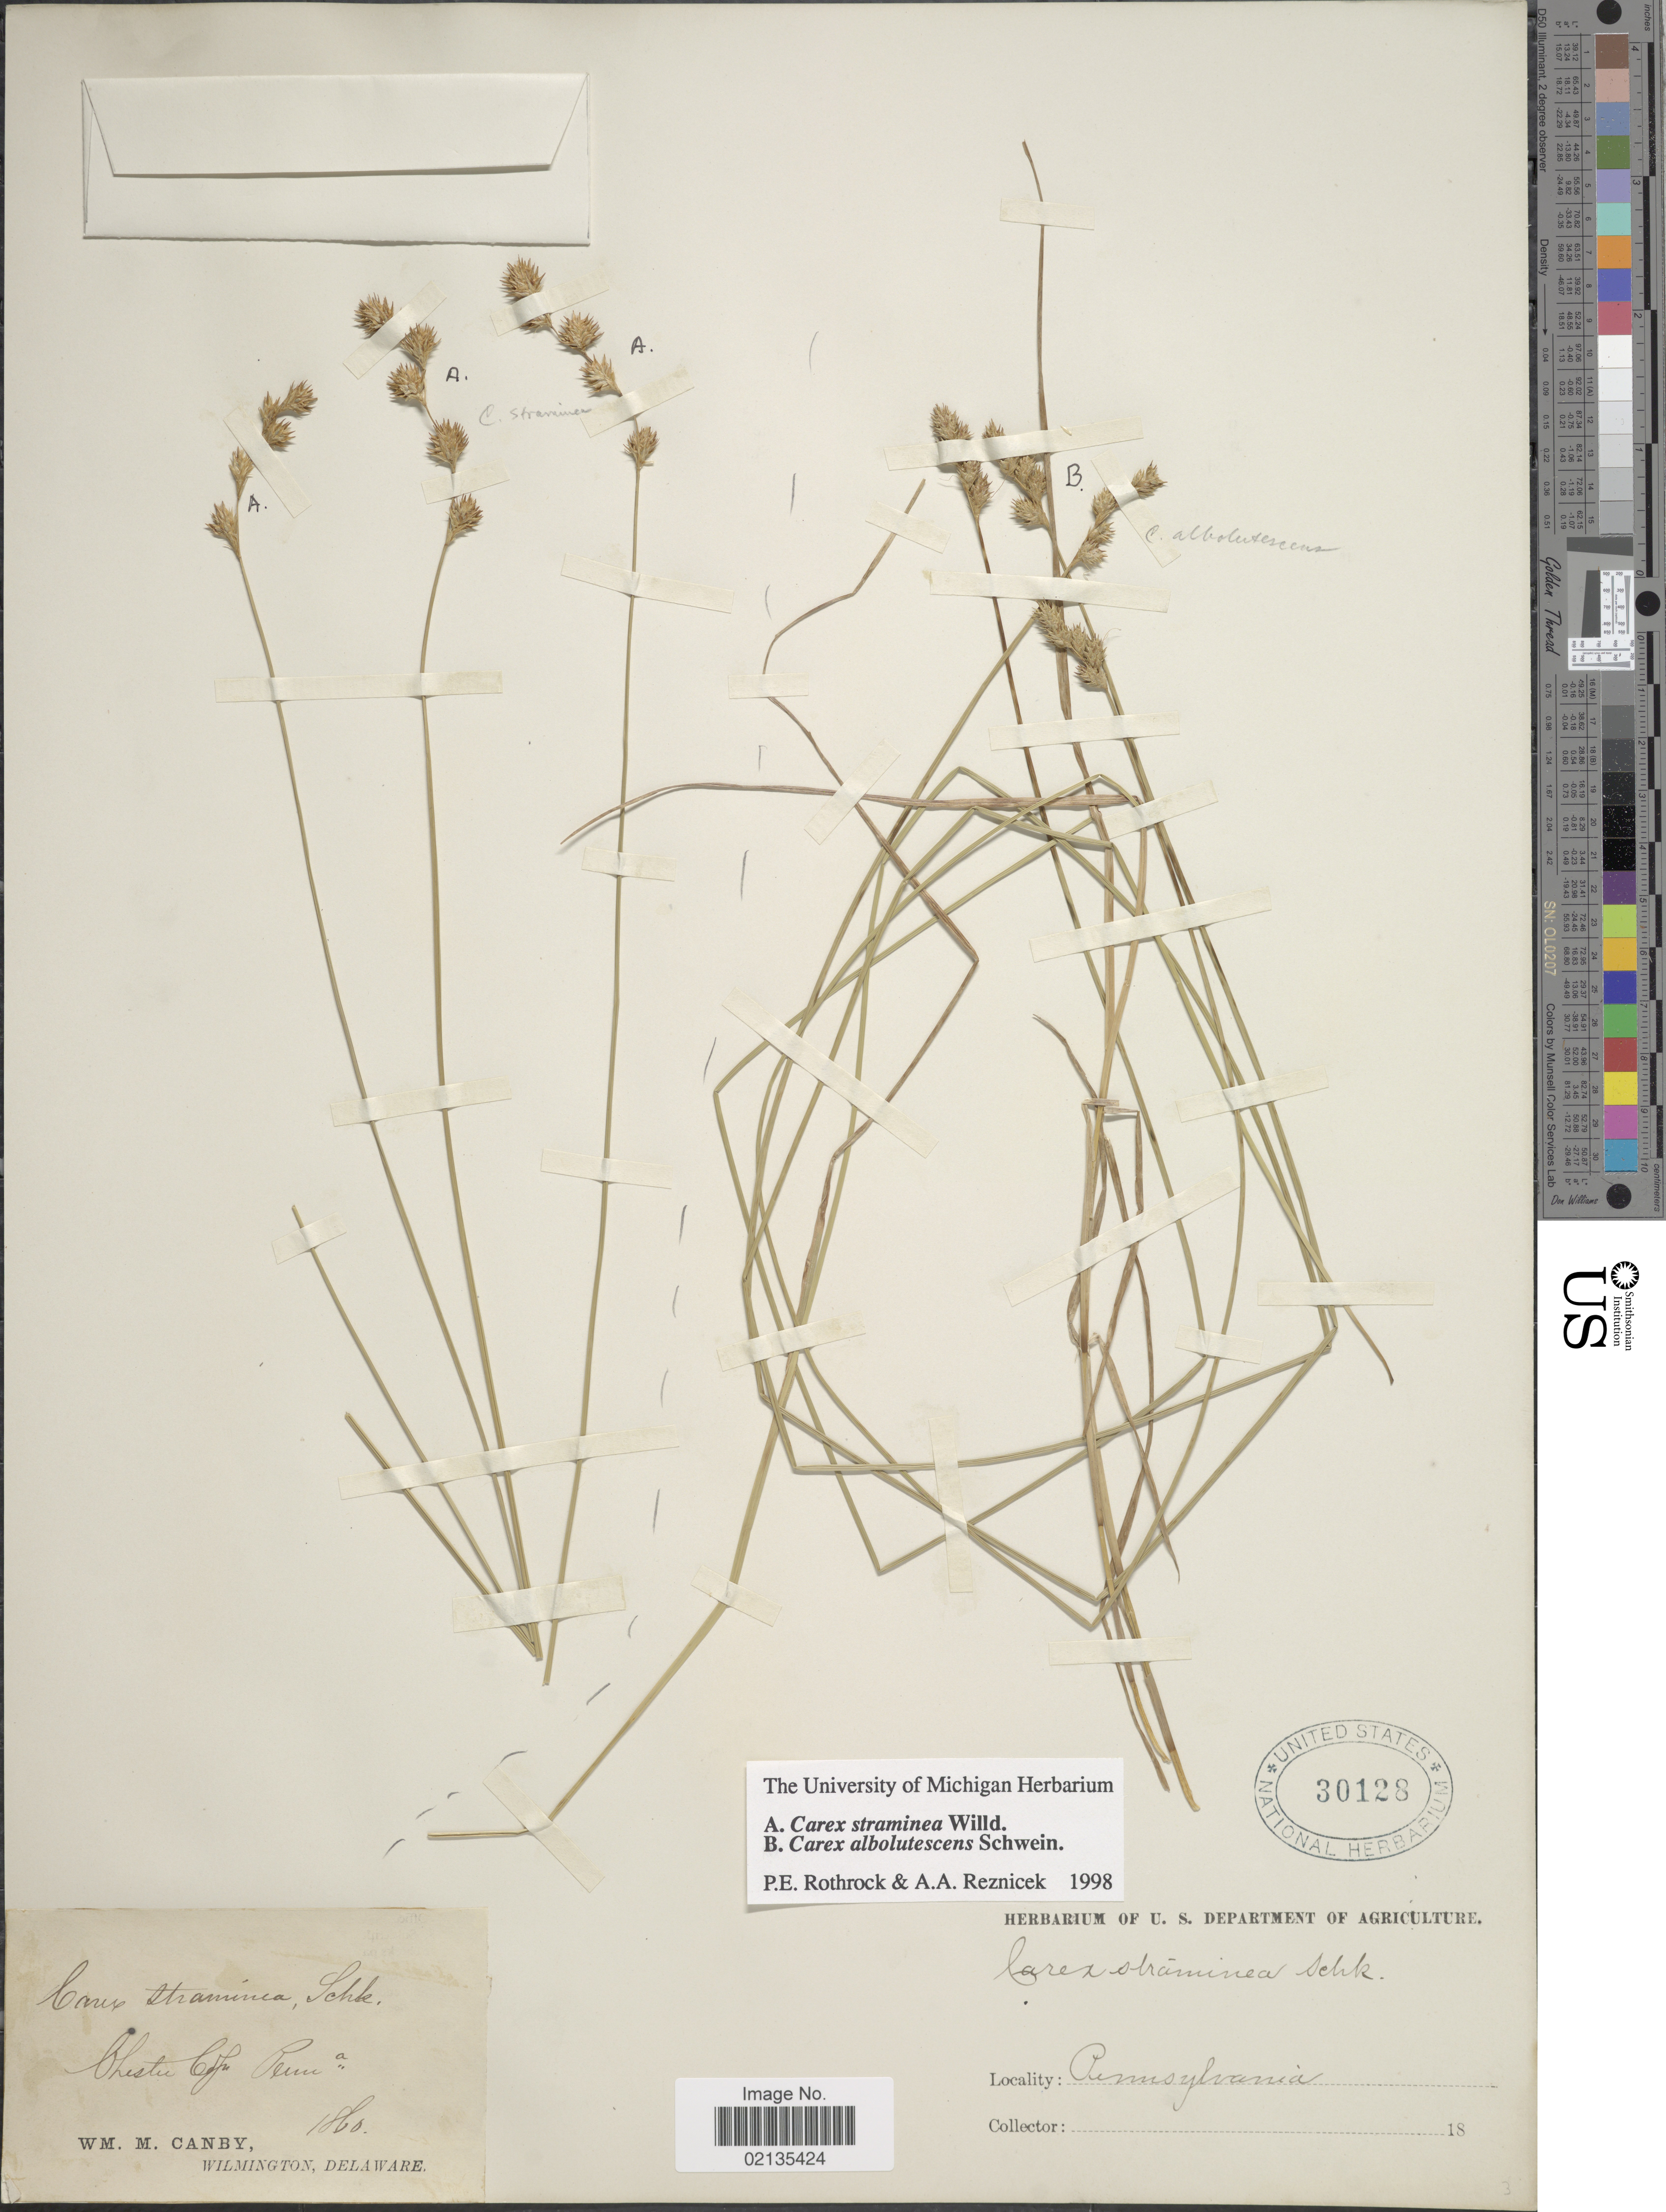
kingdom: Plantae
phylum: Tracheophyta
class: Liliopsida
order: Poales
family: Cyperaceae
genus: Carex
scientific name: Carex straminea Willd ex Schkuhr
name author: Willd. ex Schkuhr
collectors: W. M. Canby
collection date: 1860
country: United States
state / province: Pennsylvania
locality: Chester Co.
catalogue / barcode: US 30128